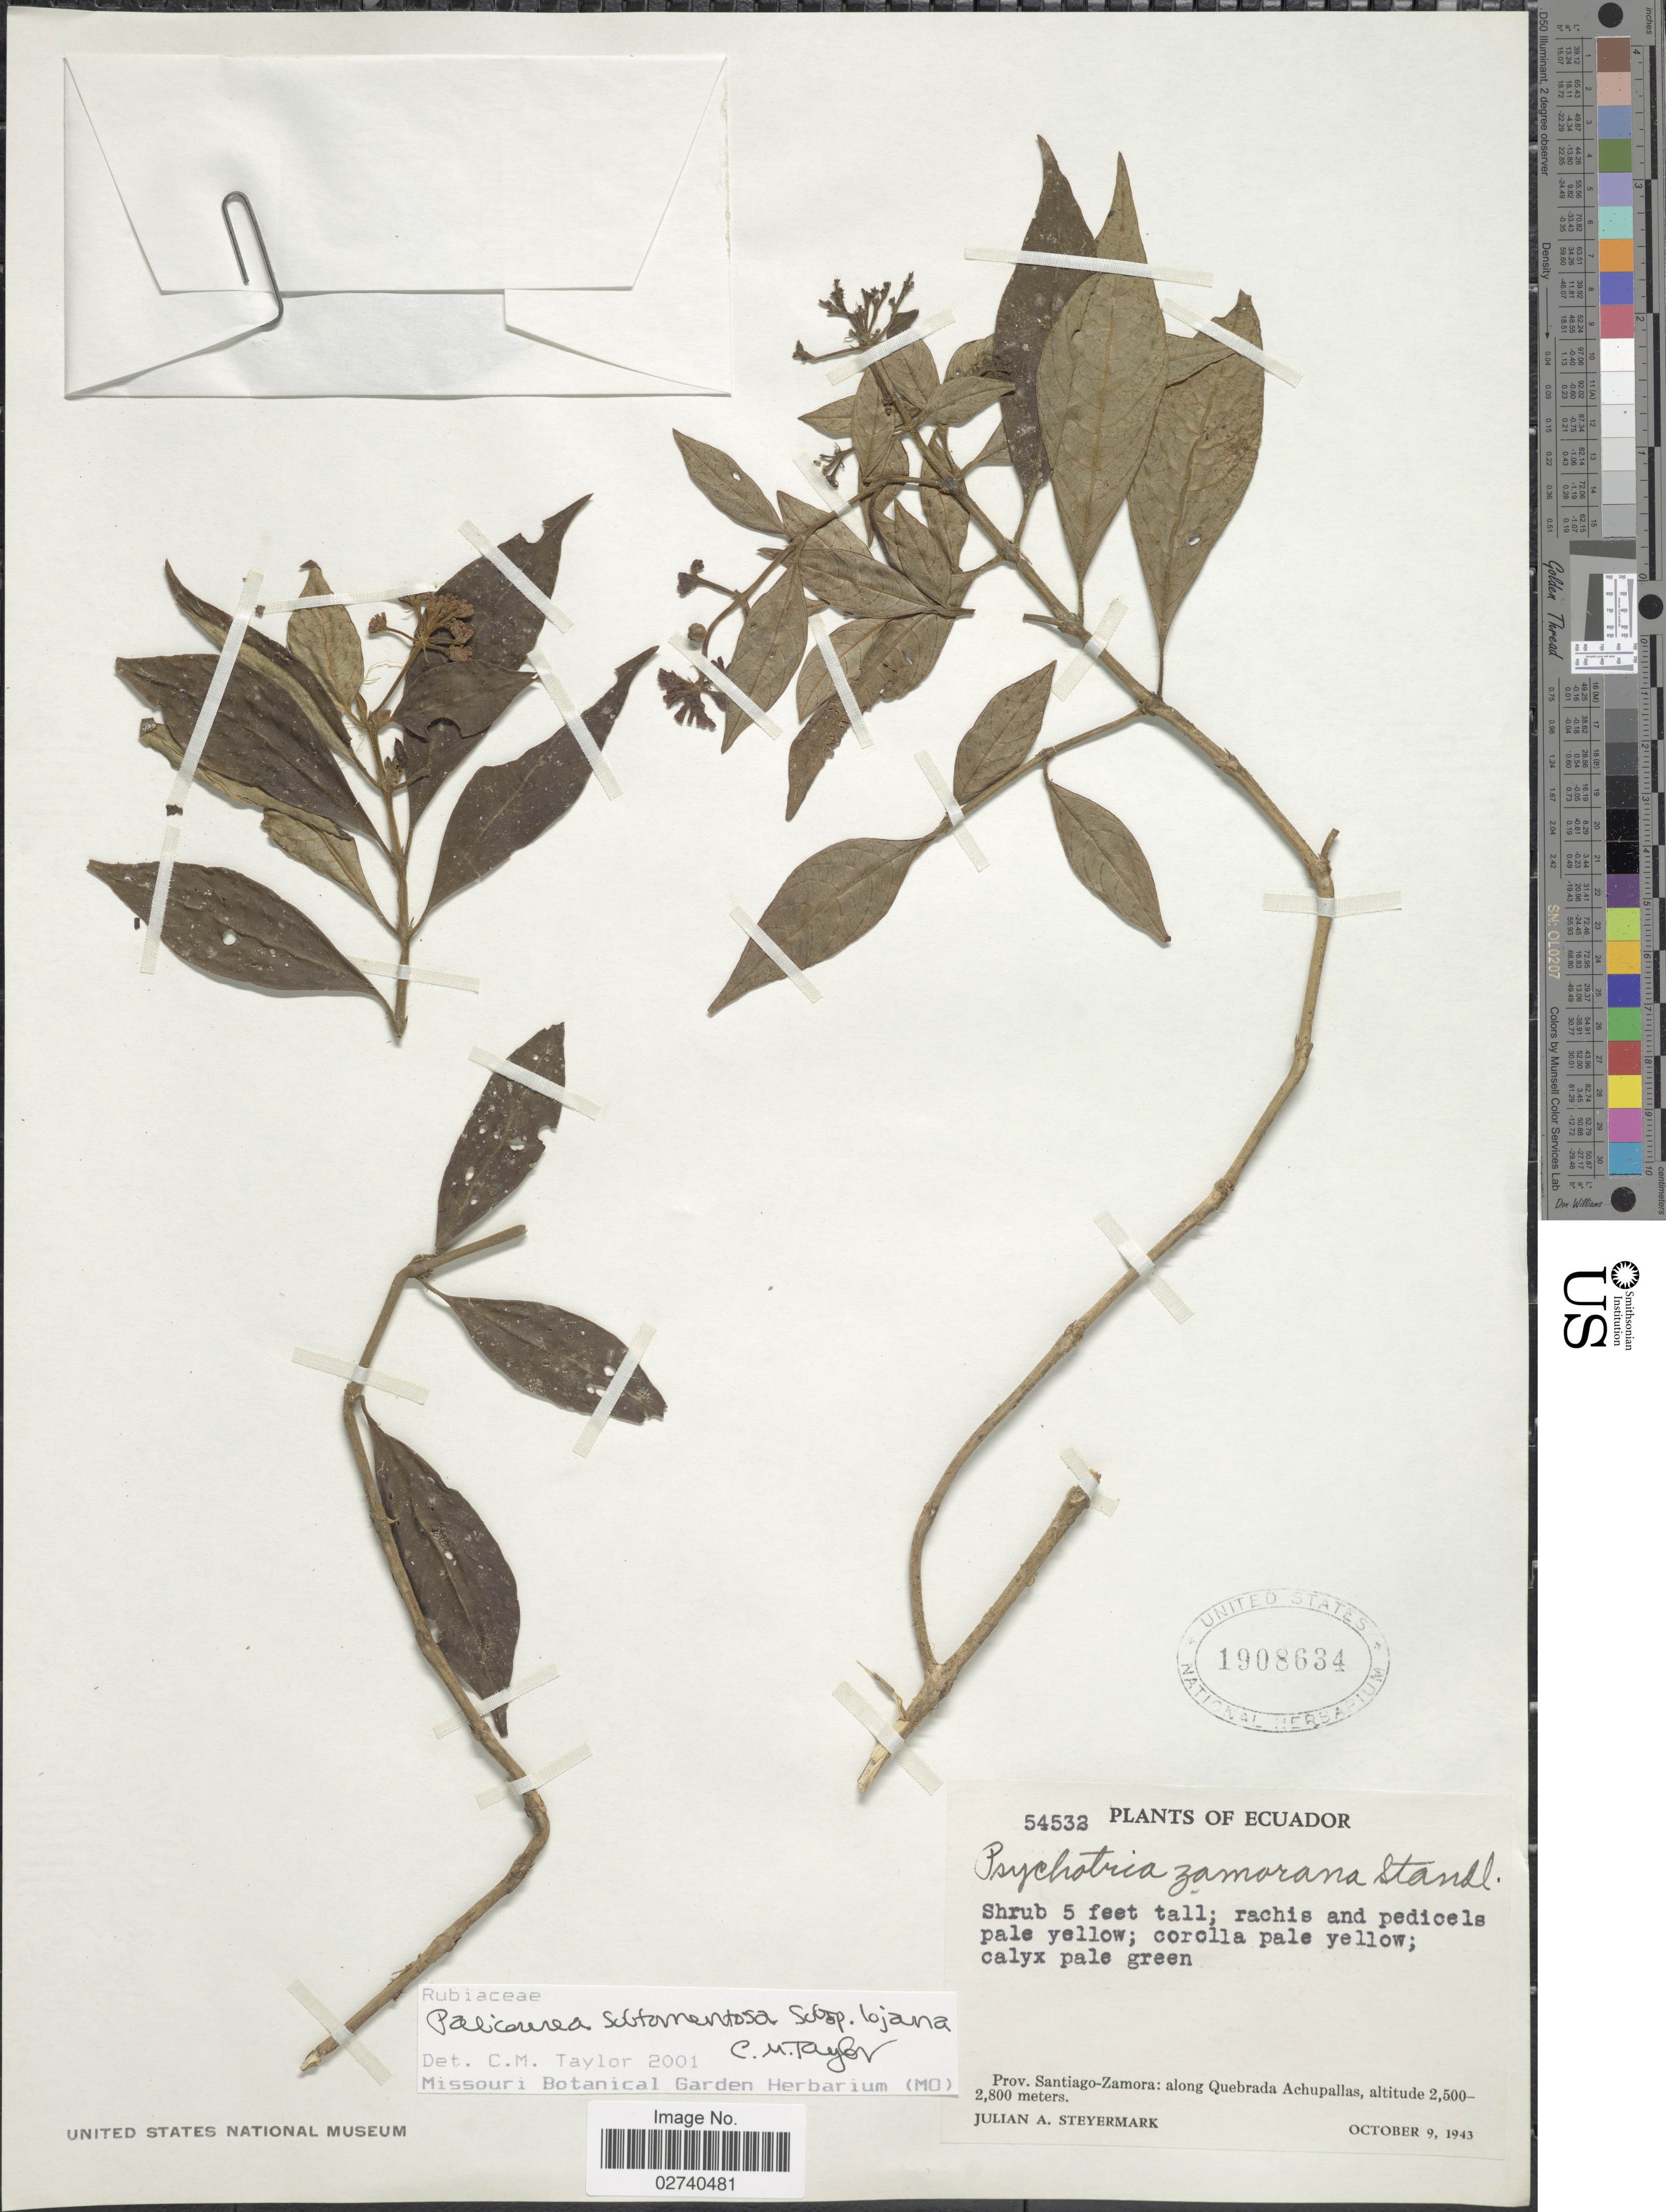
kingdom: Plantae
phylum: Tracheophyta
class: Magnoliopsida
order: Gentianales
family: Rubiaceae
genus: Palicourea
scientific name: Palicourea subtomentosa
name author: (Ruiz & Pav.) C.M. Taylor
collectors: J. Steyermark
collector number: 54532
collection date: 1943-10-09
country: Ecuador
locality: Prov. Santiago-Zamora: along Quebrada Achupallas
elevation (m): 2500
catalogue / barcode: US 1908634